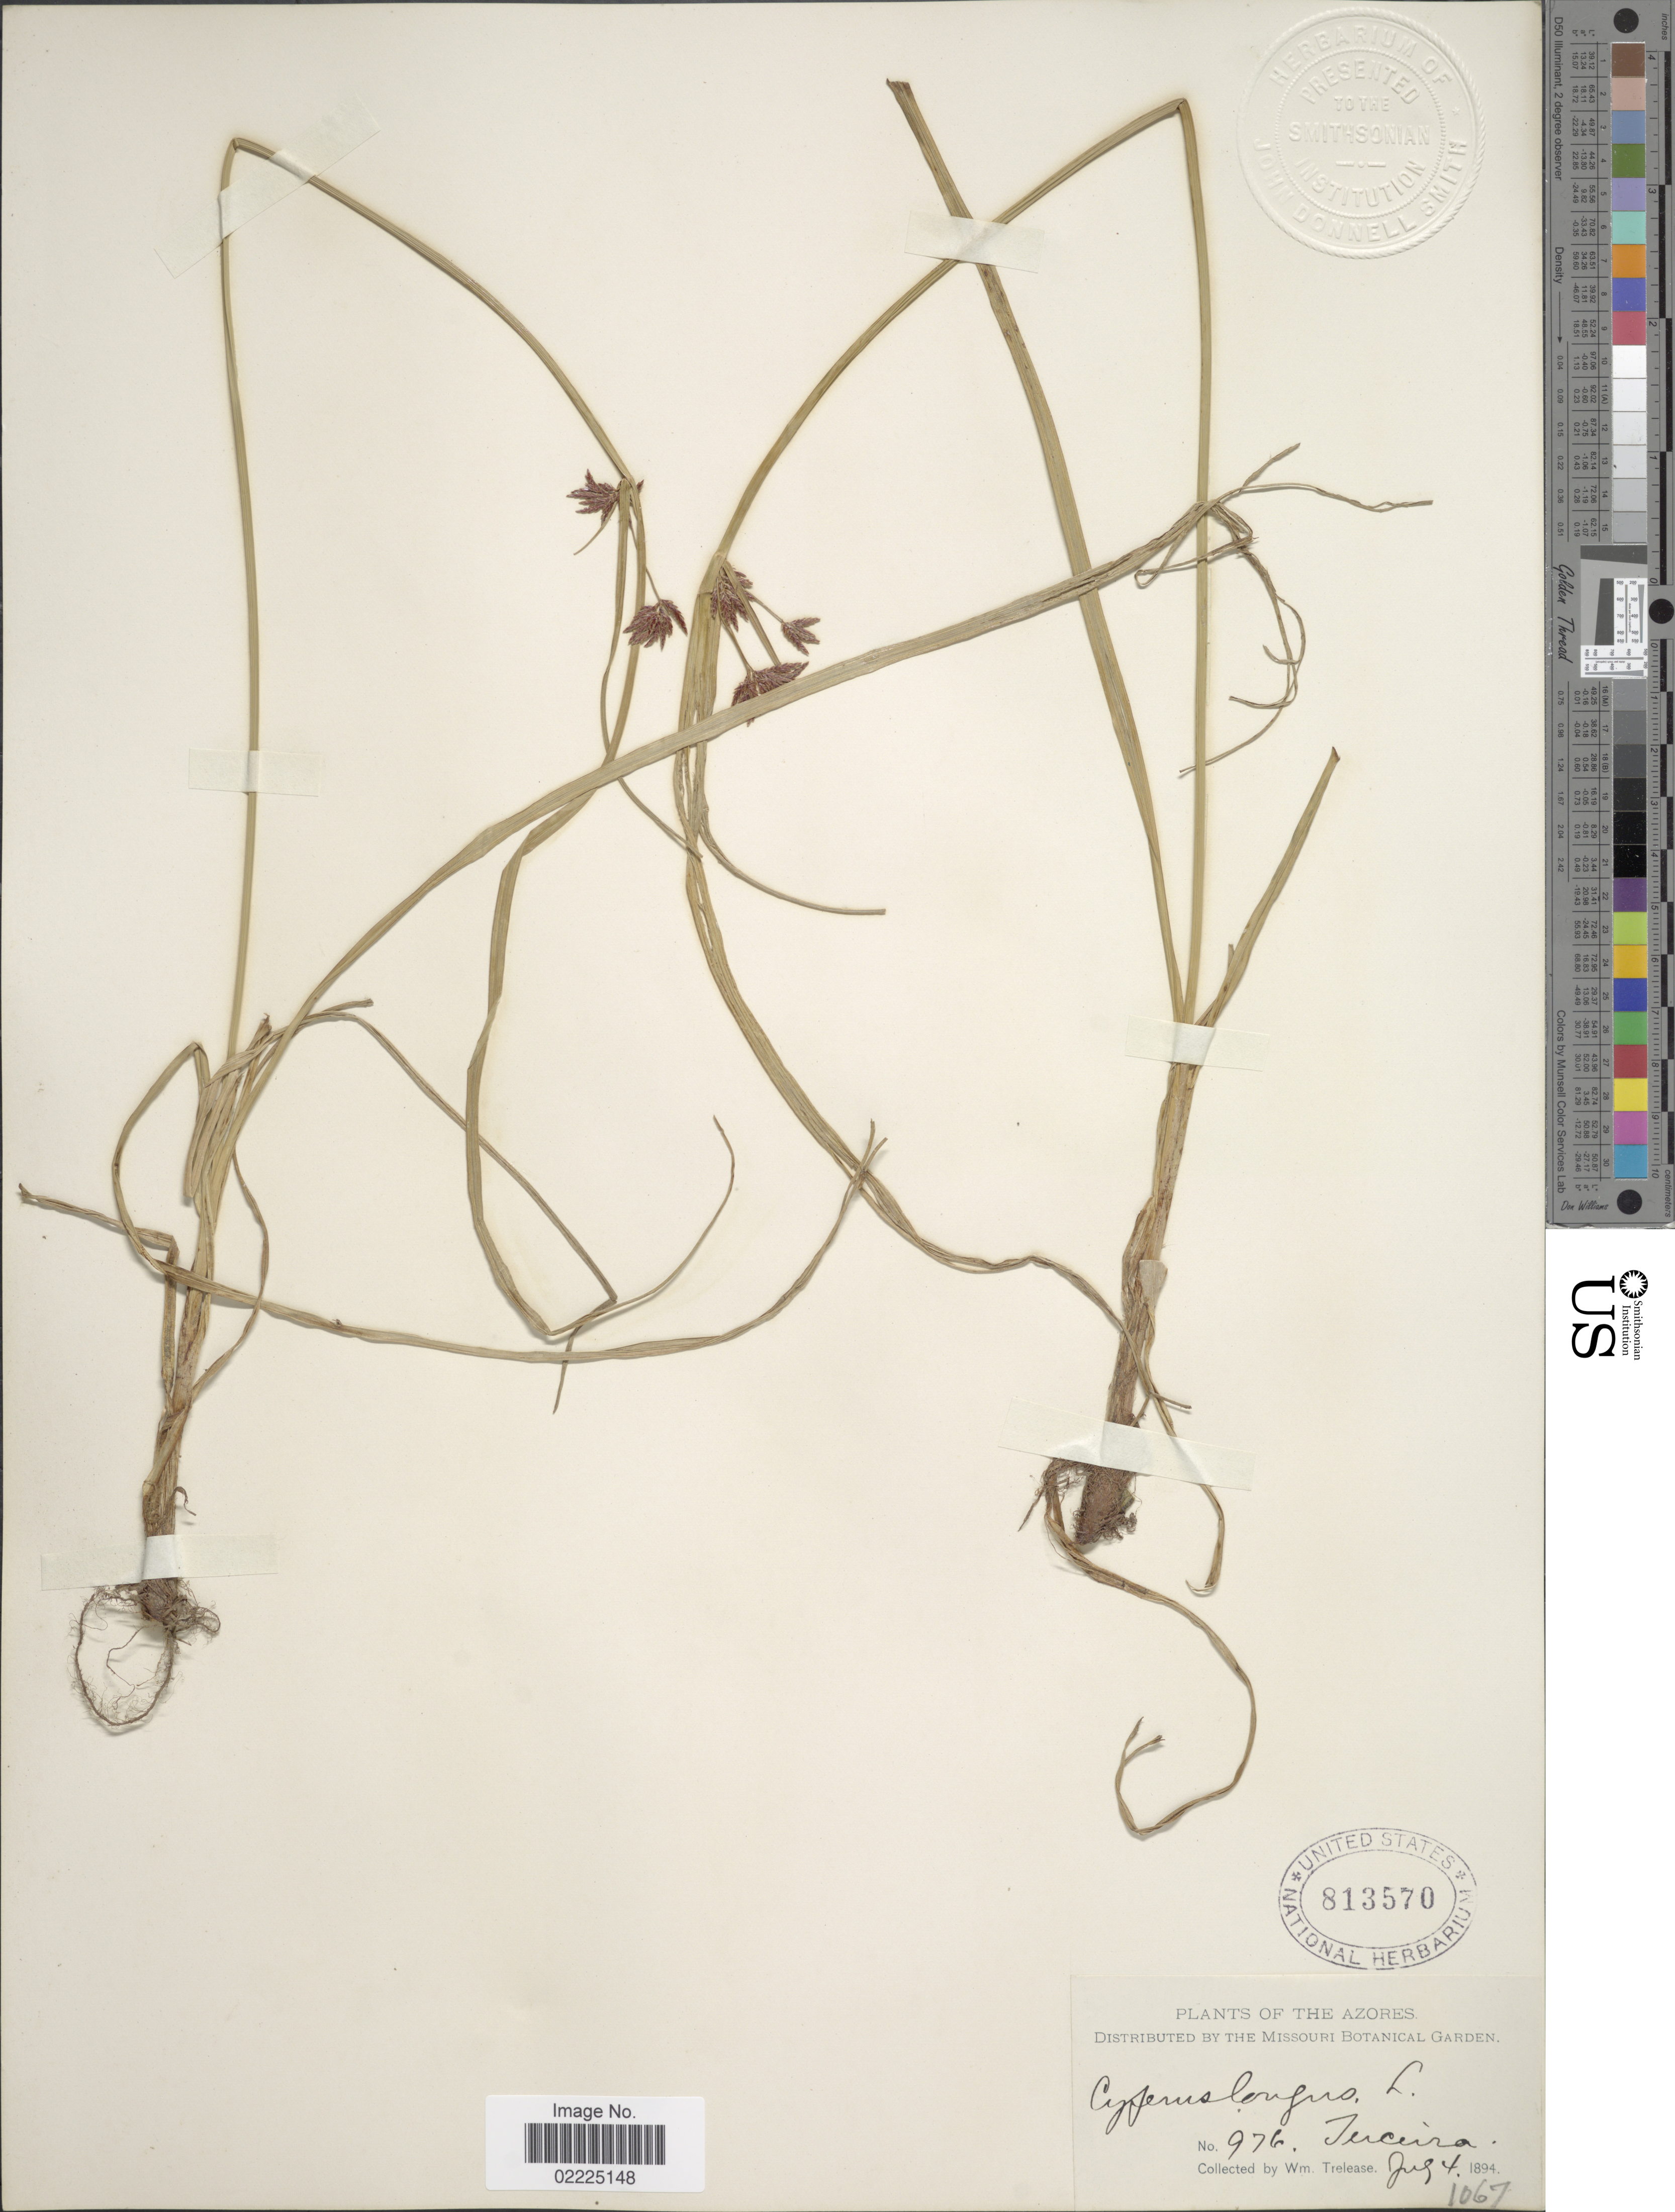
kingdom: Plantae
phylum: Tracheophyta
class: Liliopsida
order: Poales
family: Cyperaceae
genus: Cyperus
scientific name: Cyperus longus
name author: L.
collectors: W. Trelease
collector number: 976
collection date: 1894-07-04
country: Portugal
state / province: Azores (Aut. Reg.)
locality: Terceira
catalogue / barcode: US 813570